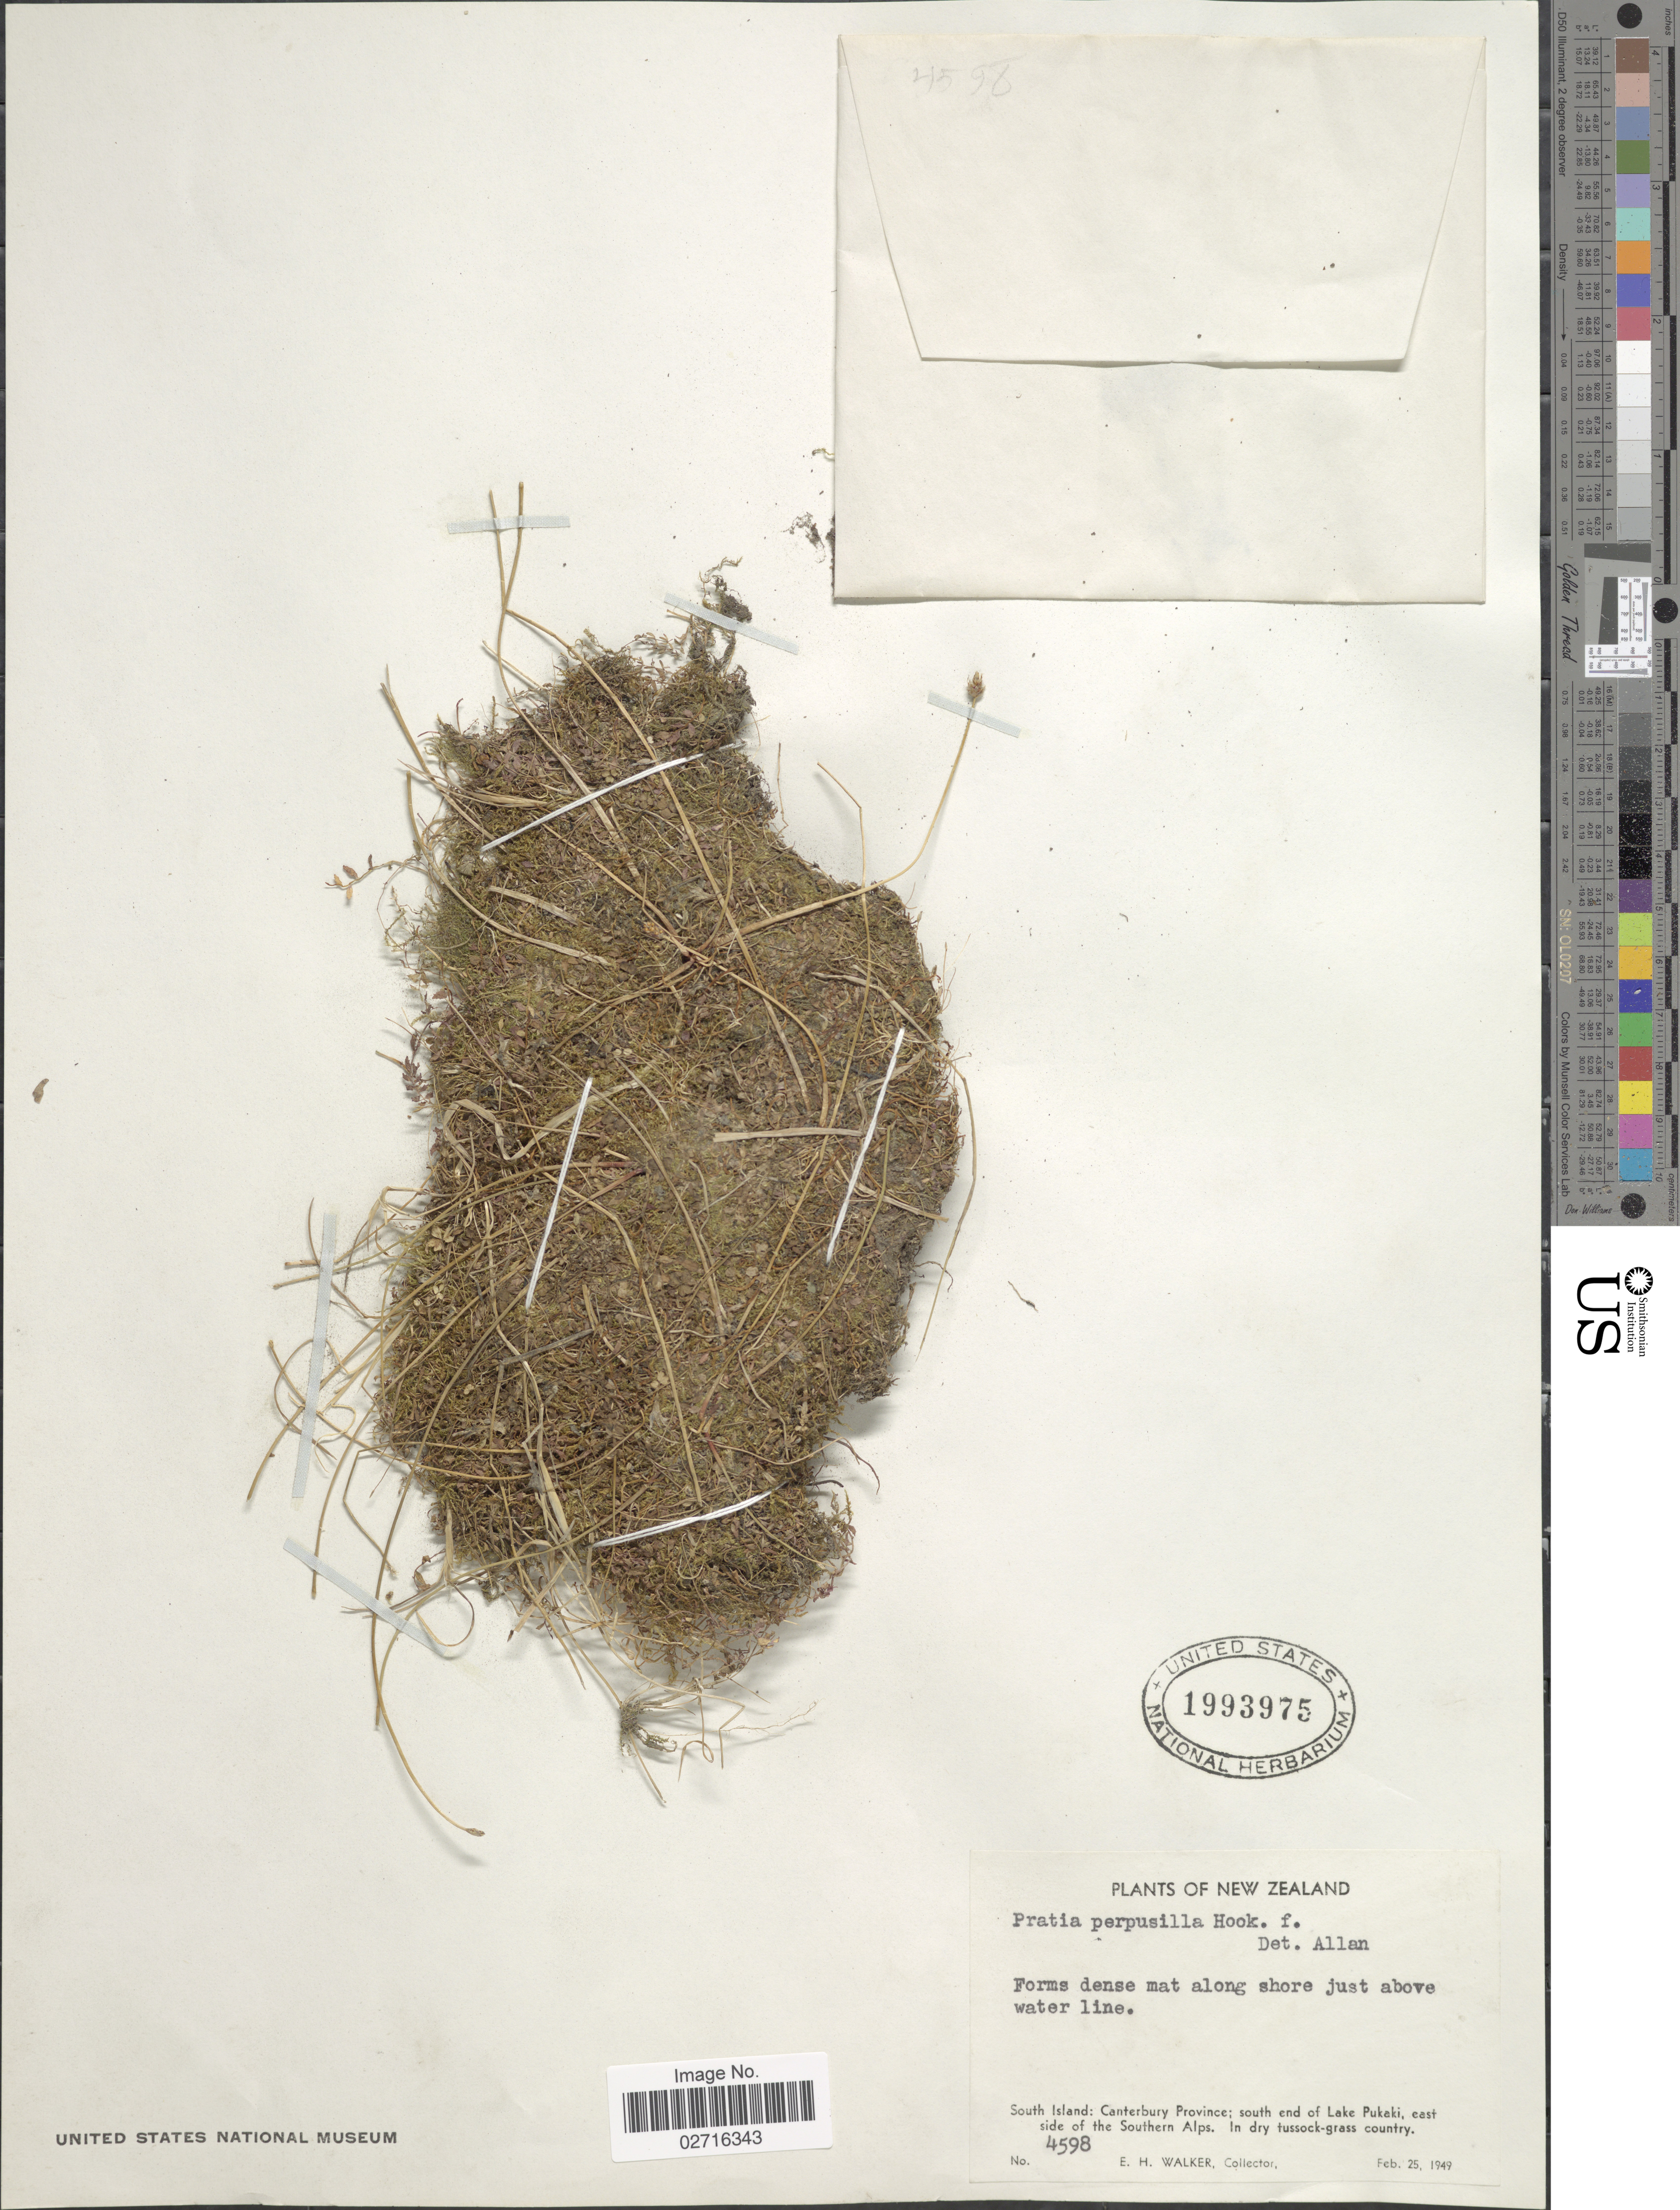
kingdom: Plantae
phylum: Tracheophyta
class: Magnoliopsida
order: Asterales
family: Campanulaceae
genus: Pratia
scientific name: Pratia perpusilla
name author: (Hook. f.) Hook. f.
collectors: E. H. Walker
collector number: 4598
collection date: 1949-02-25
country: New Zealand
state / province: Canterbury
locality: South Island; south end of Lake Pukaki, east side of the Southern Alps. In dry tussock-grass country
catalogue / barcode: US 1993975